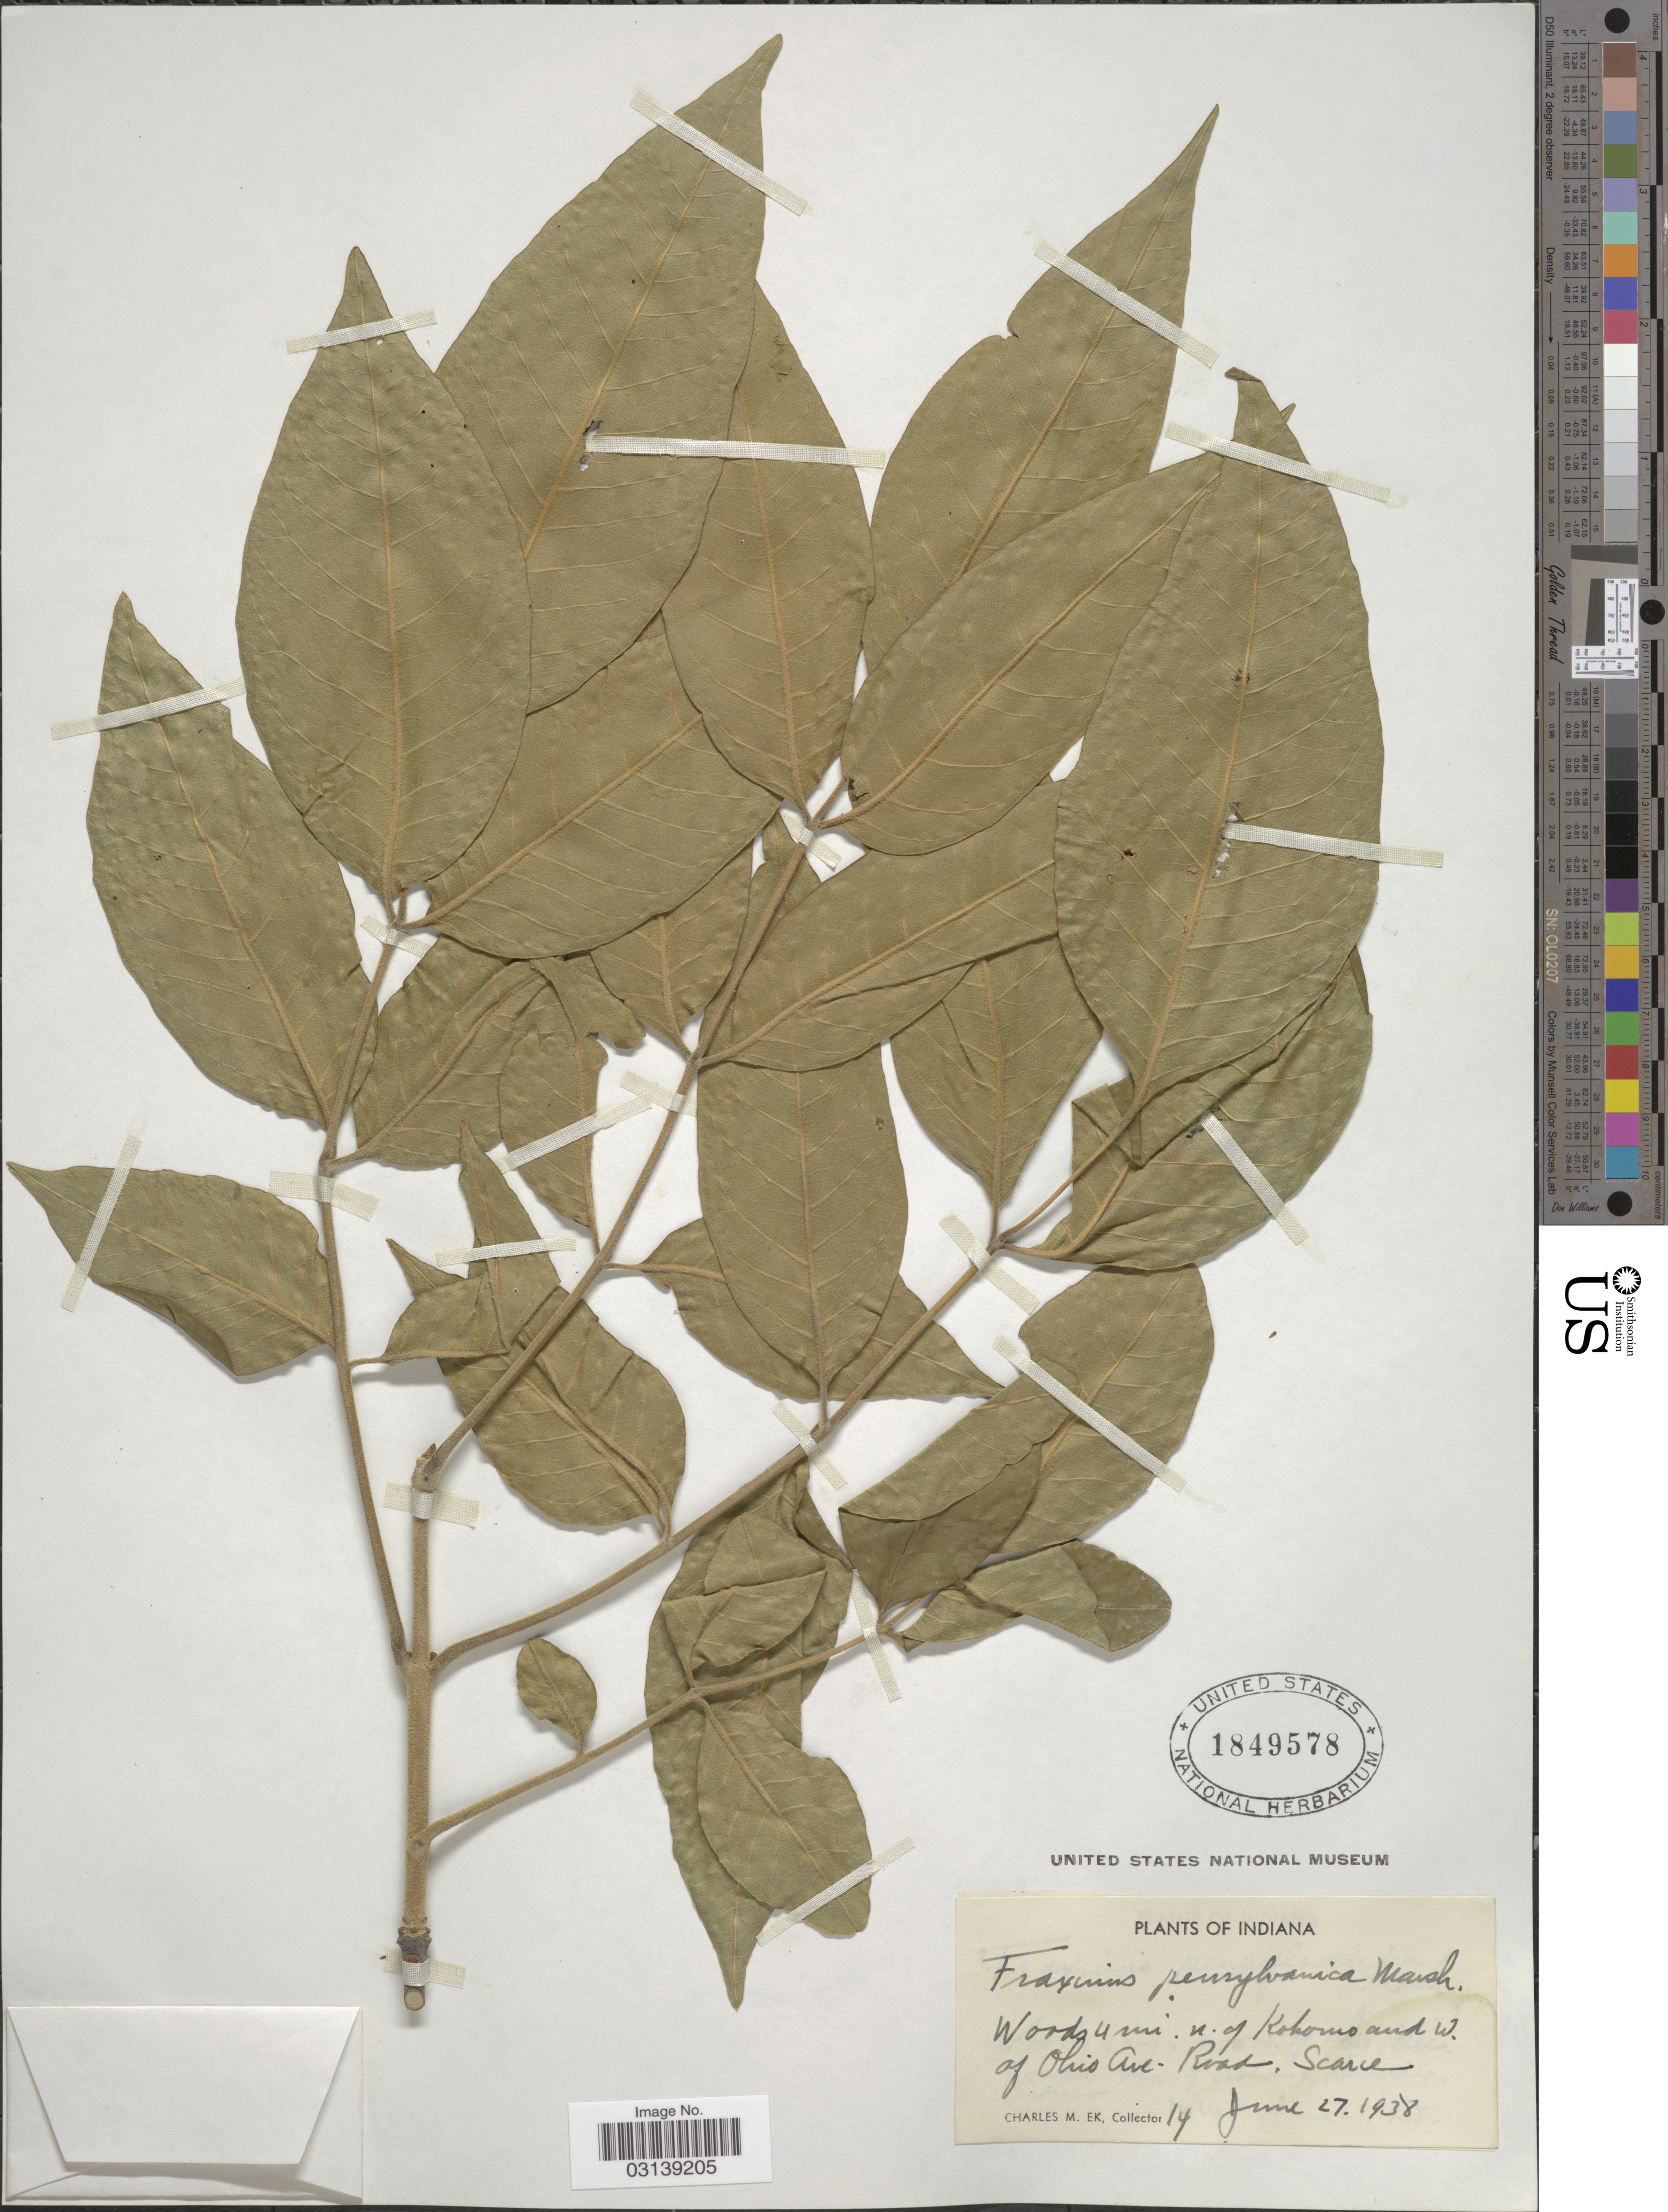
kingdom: Plantae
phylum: Tracheophyta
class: Magnoliopsida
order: Lamiales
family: Oleaceae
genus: Fraxinus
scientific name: Fraxinus pennsylvanica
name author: Marshall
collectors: C. Ek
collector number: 14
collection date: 1938-06-27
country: United States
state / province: Indiana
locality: N. of Kohomo and W. of Ohio Ave. Road. Scarce.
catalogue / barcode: US 1849578